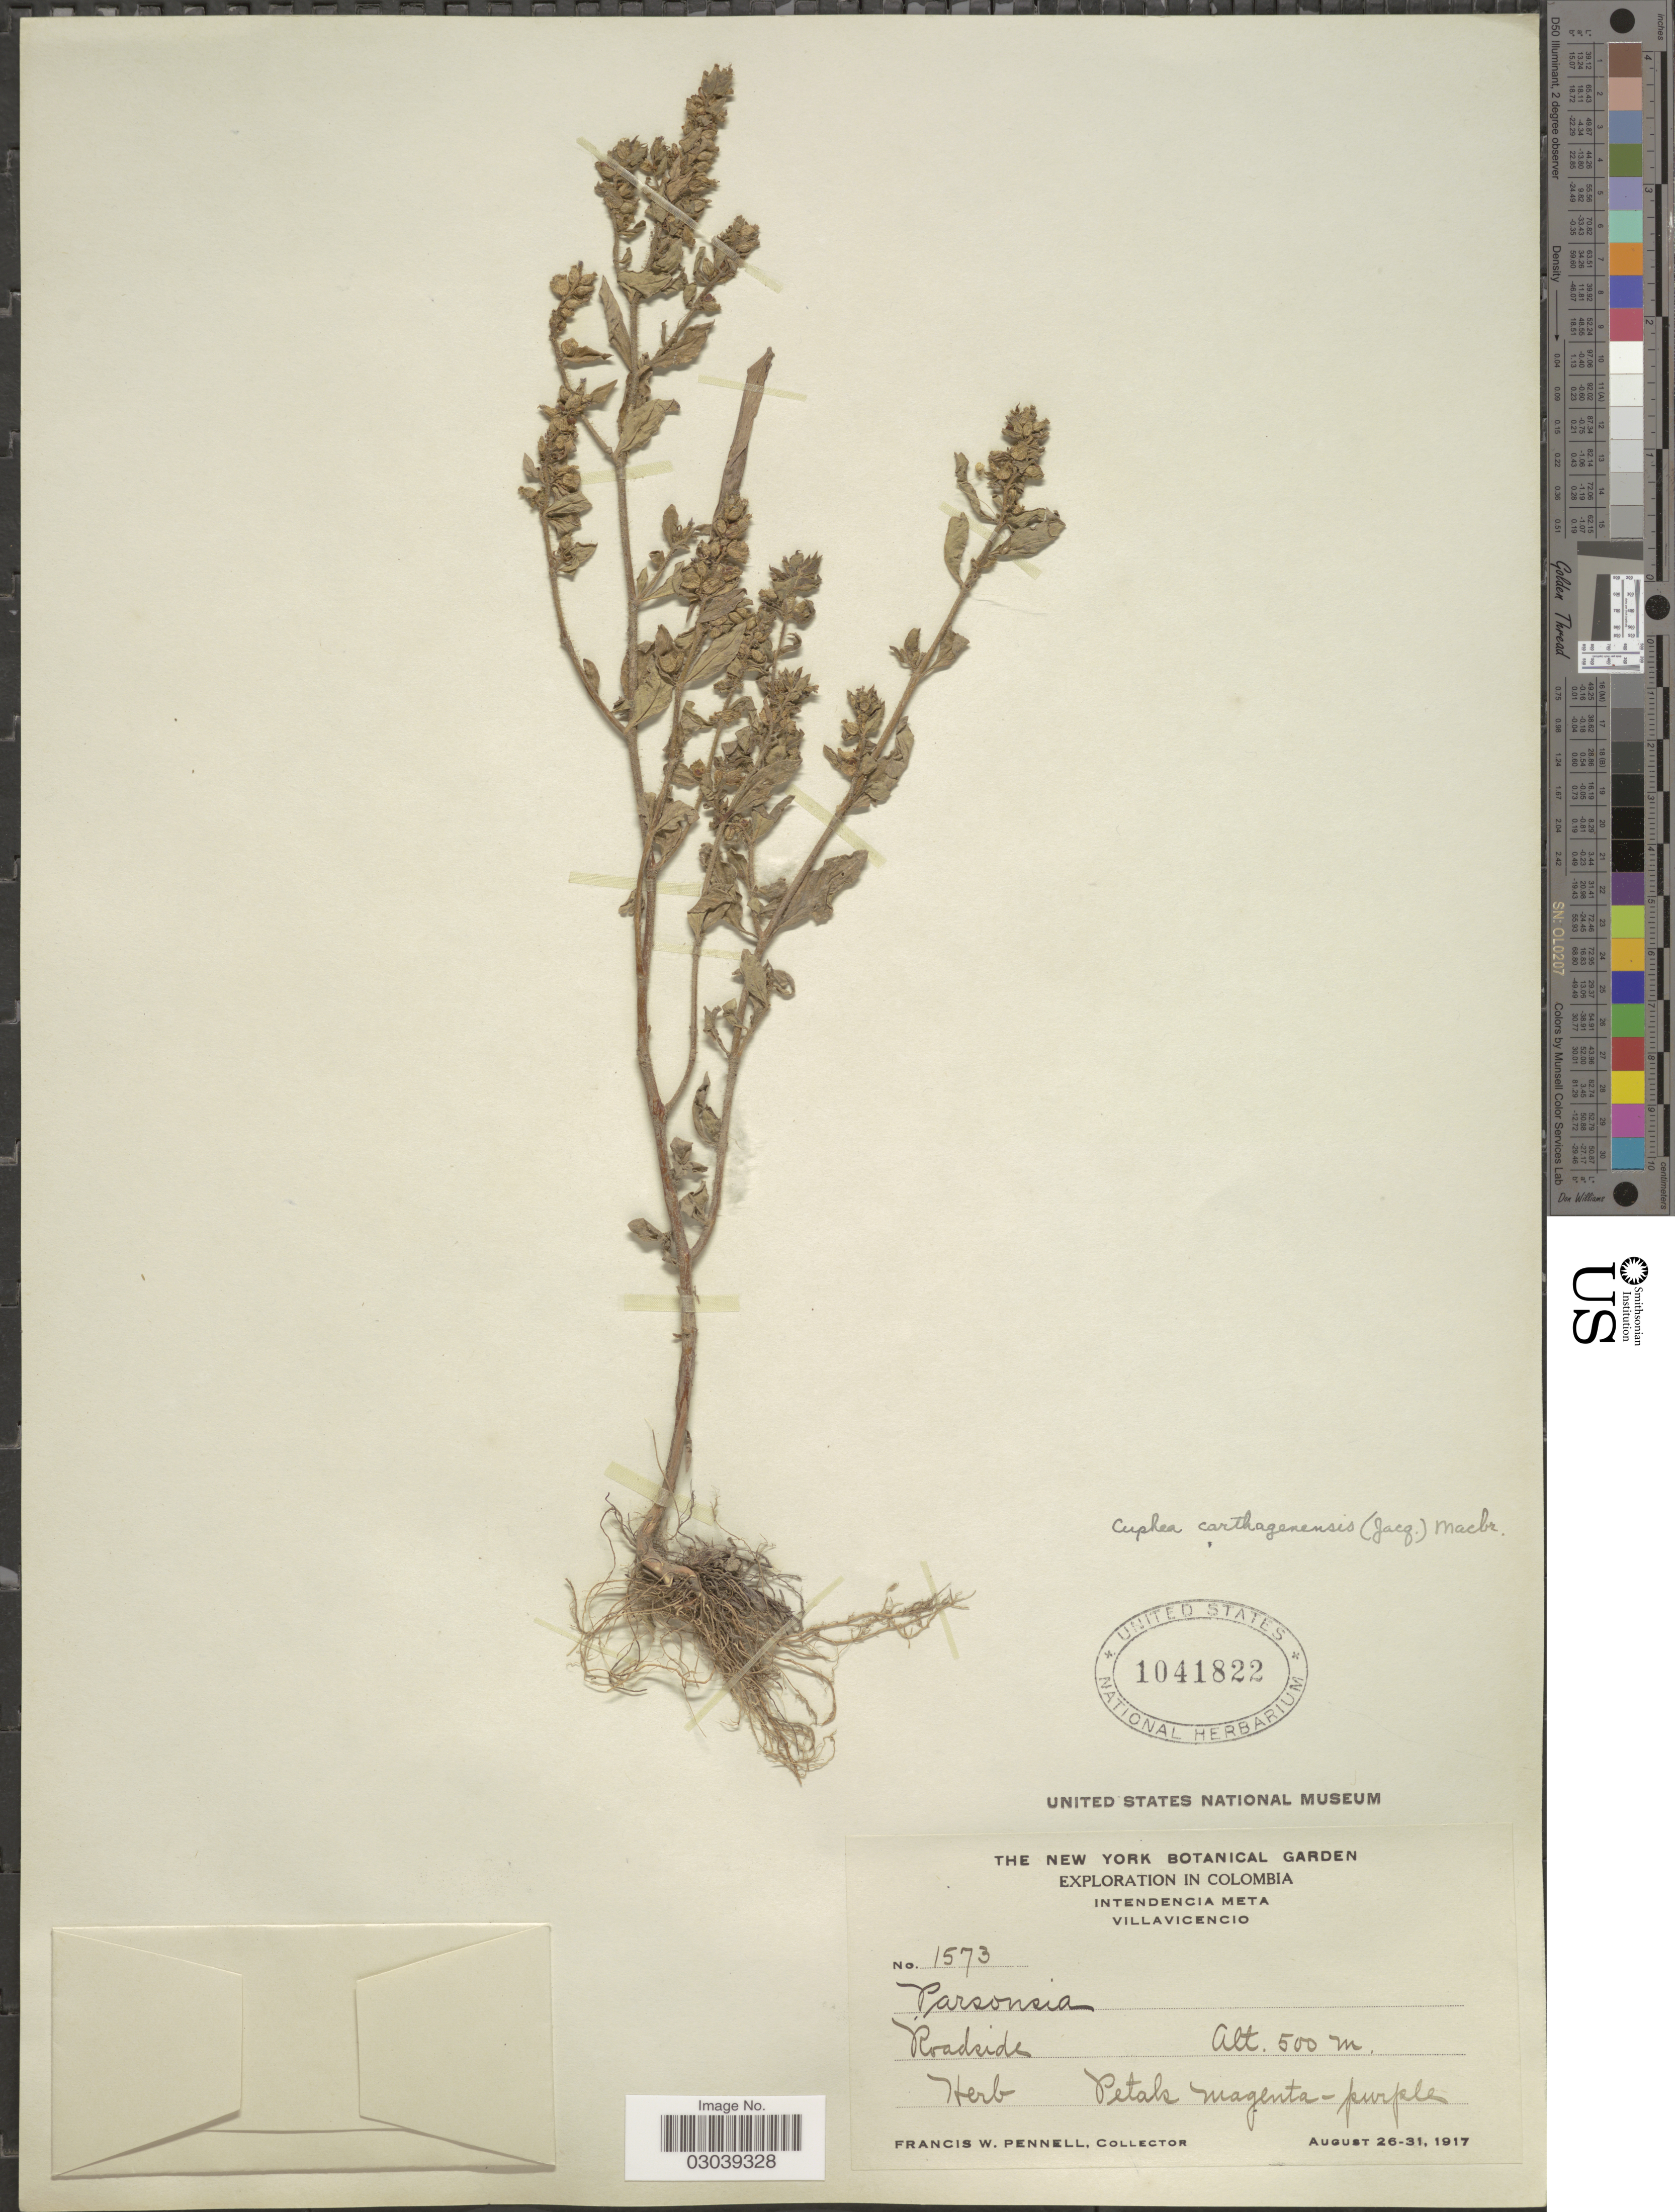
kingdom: Plantae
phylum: Tracheophyta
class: Magnoliopsida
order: Myrtales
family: Lythraceae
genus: Cuphea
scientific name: Cuphea carthagenensis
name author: (Jacq.) J.F. Macbr.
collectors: F. W. Pennell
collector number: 1573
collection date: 1917-08-26/1917-08-31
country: Colombia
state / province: Meta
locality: Intendencia Meta. Villavicencio.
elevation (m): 500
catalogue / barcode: US 1041822